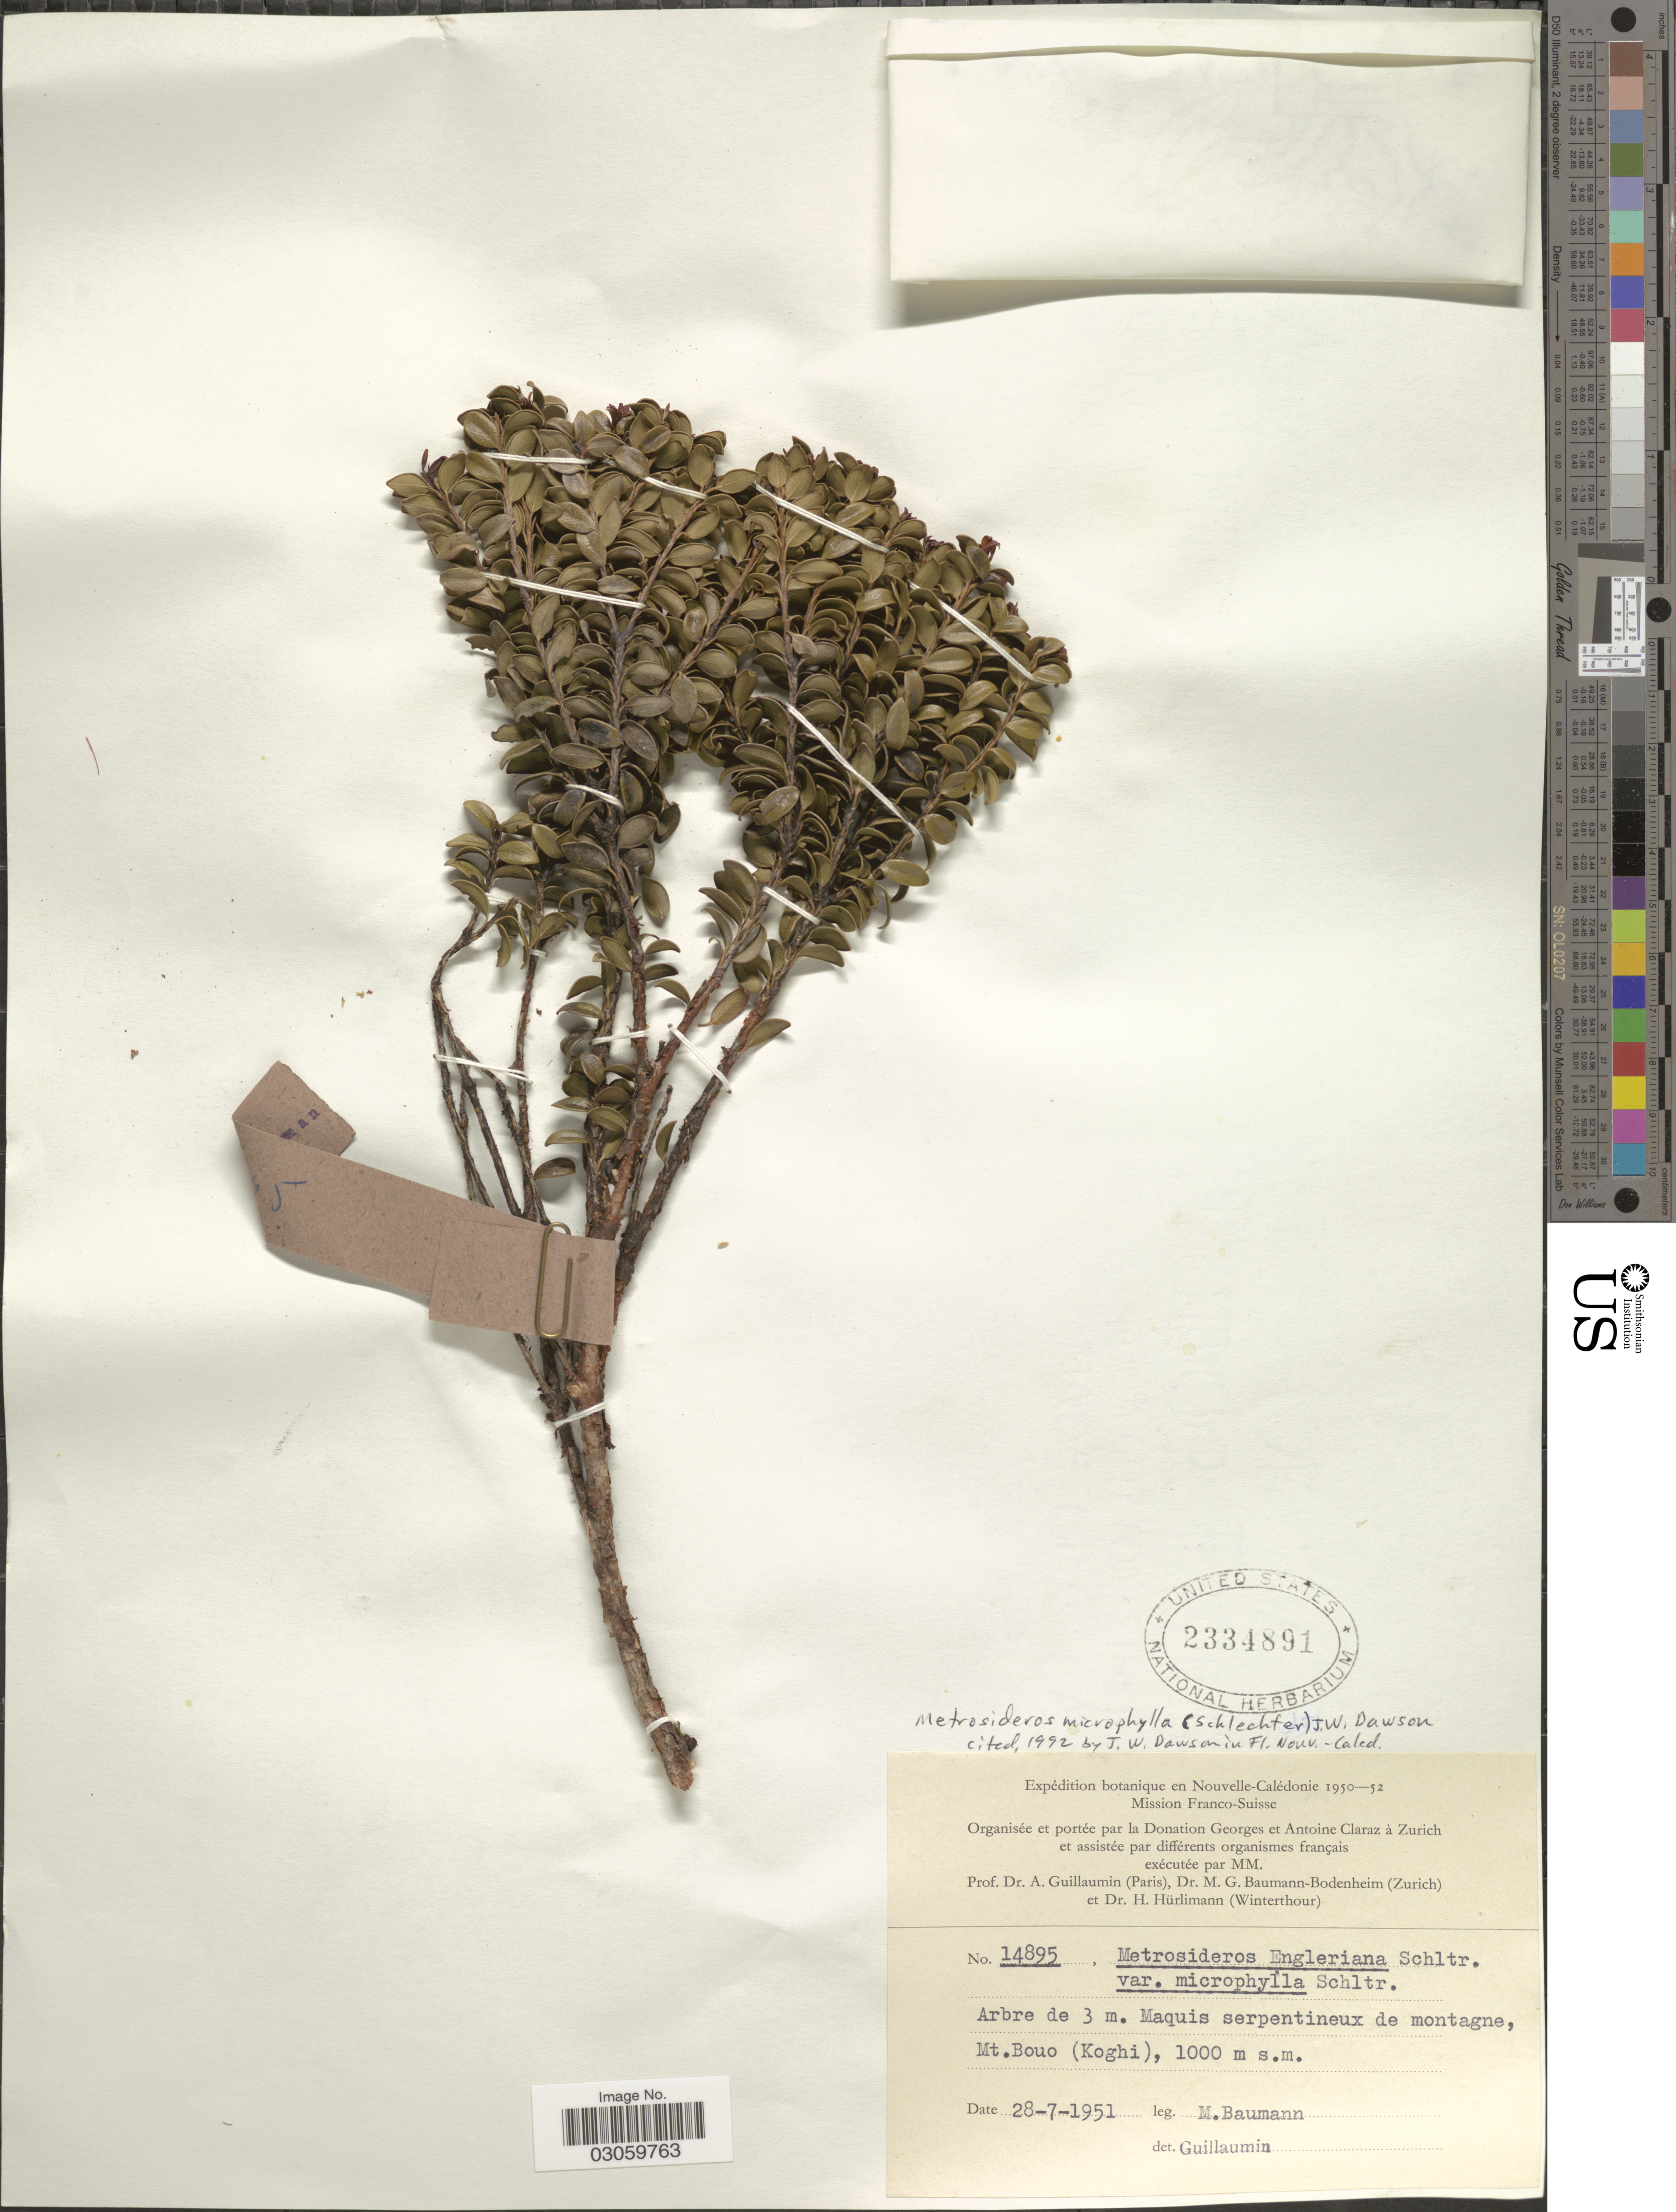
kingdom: Plantae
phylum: Tracheophyta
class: Magnoliopsida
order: Myrtales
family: Myrtaceae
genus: Metrosideros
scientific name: Metrosideros microphylla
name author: (Schltr.) J.W. Dawson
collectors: M. G. Baumann-Bodenheim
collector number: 14895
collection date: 1951-07-28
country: New Caledonia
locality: Mt. Bouo (Koghi).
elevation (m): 1000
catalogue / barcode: US 2334891